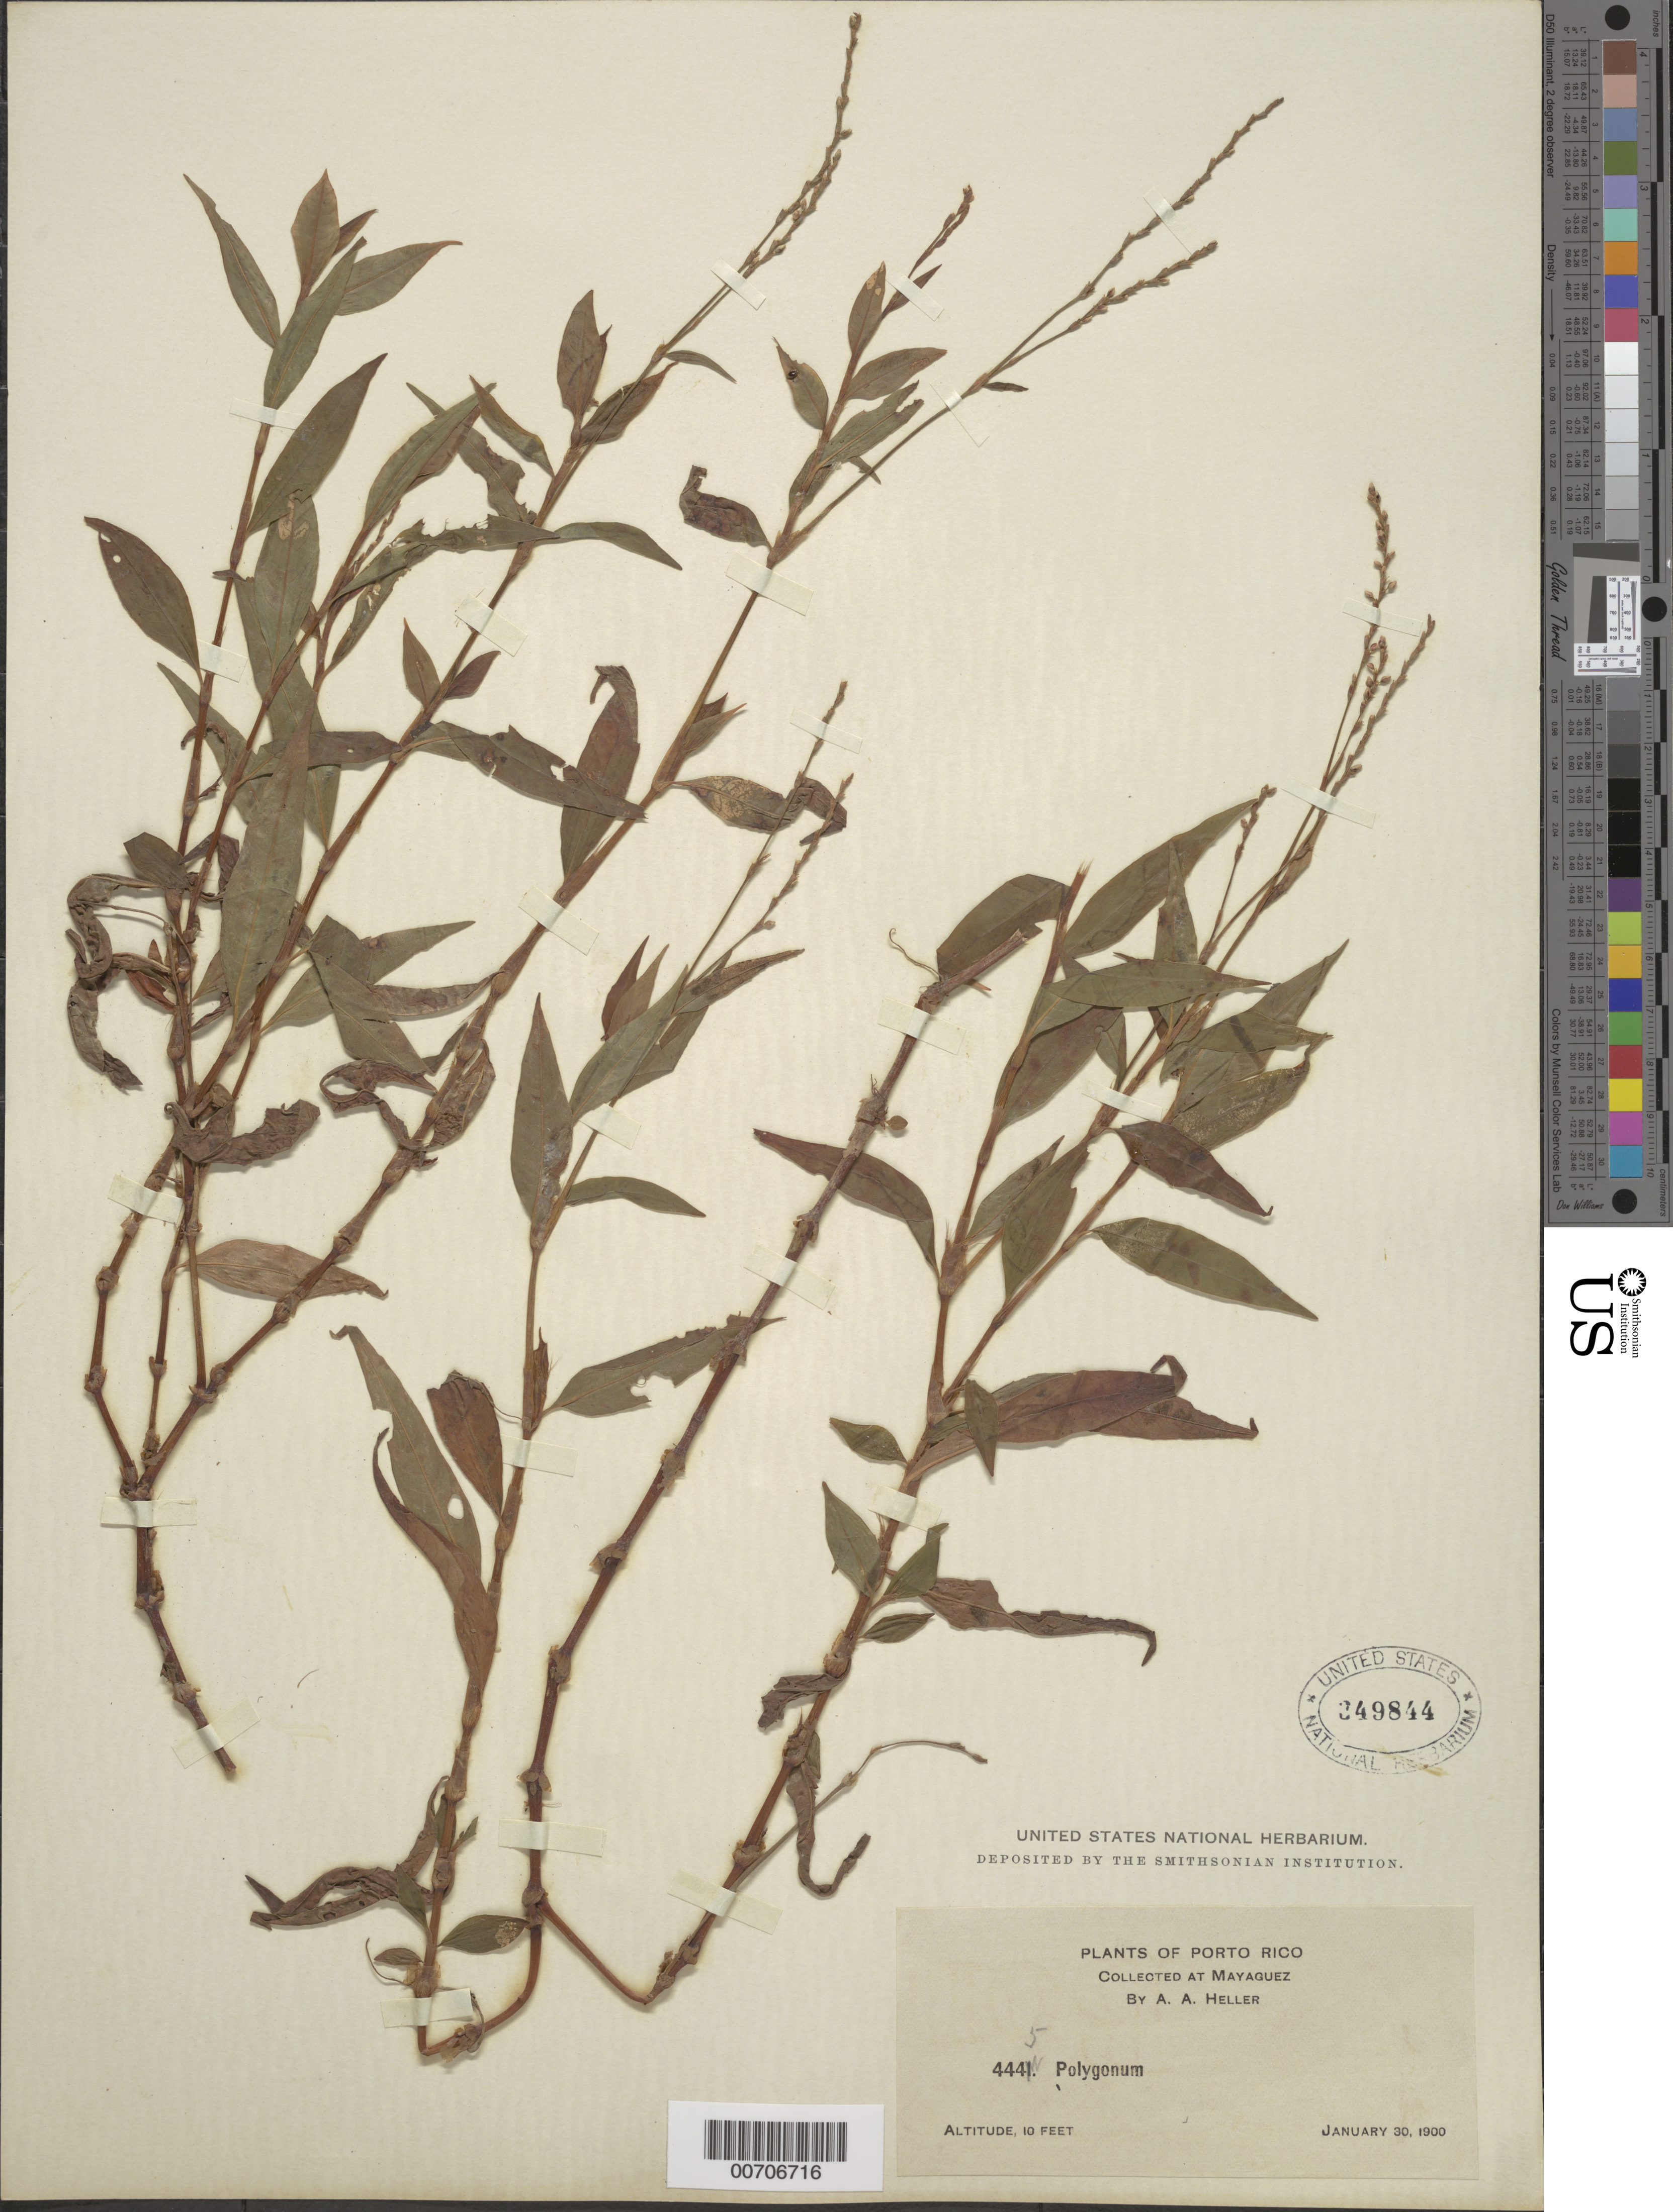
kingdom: Plantae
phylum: Tracheophyta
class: Magnoliopsida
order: Caryophyllales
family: Polygonaceae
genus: Polygonum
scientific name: Polygonum sp.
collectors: A. A. Heller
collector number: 4445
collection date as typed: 30 Jan 1900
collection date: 1900-01-30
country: Puerto Rico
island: Greater Antilles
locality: Mayaguez.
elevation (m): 3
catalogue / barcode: US 349844